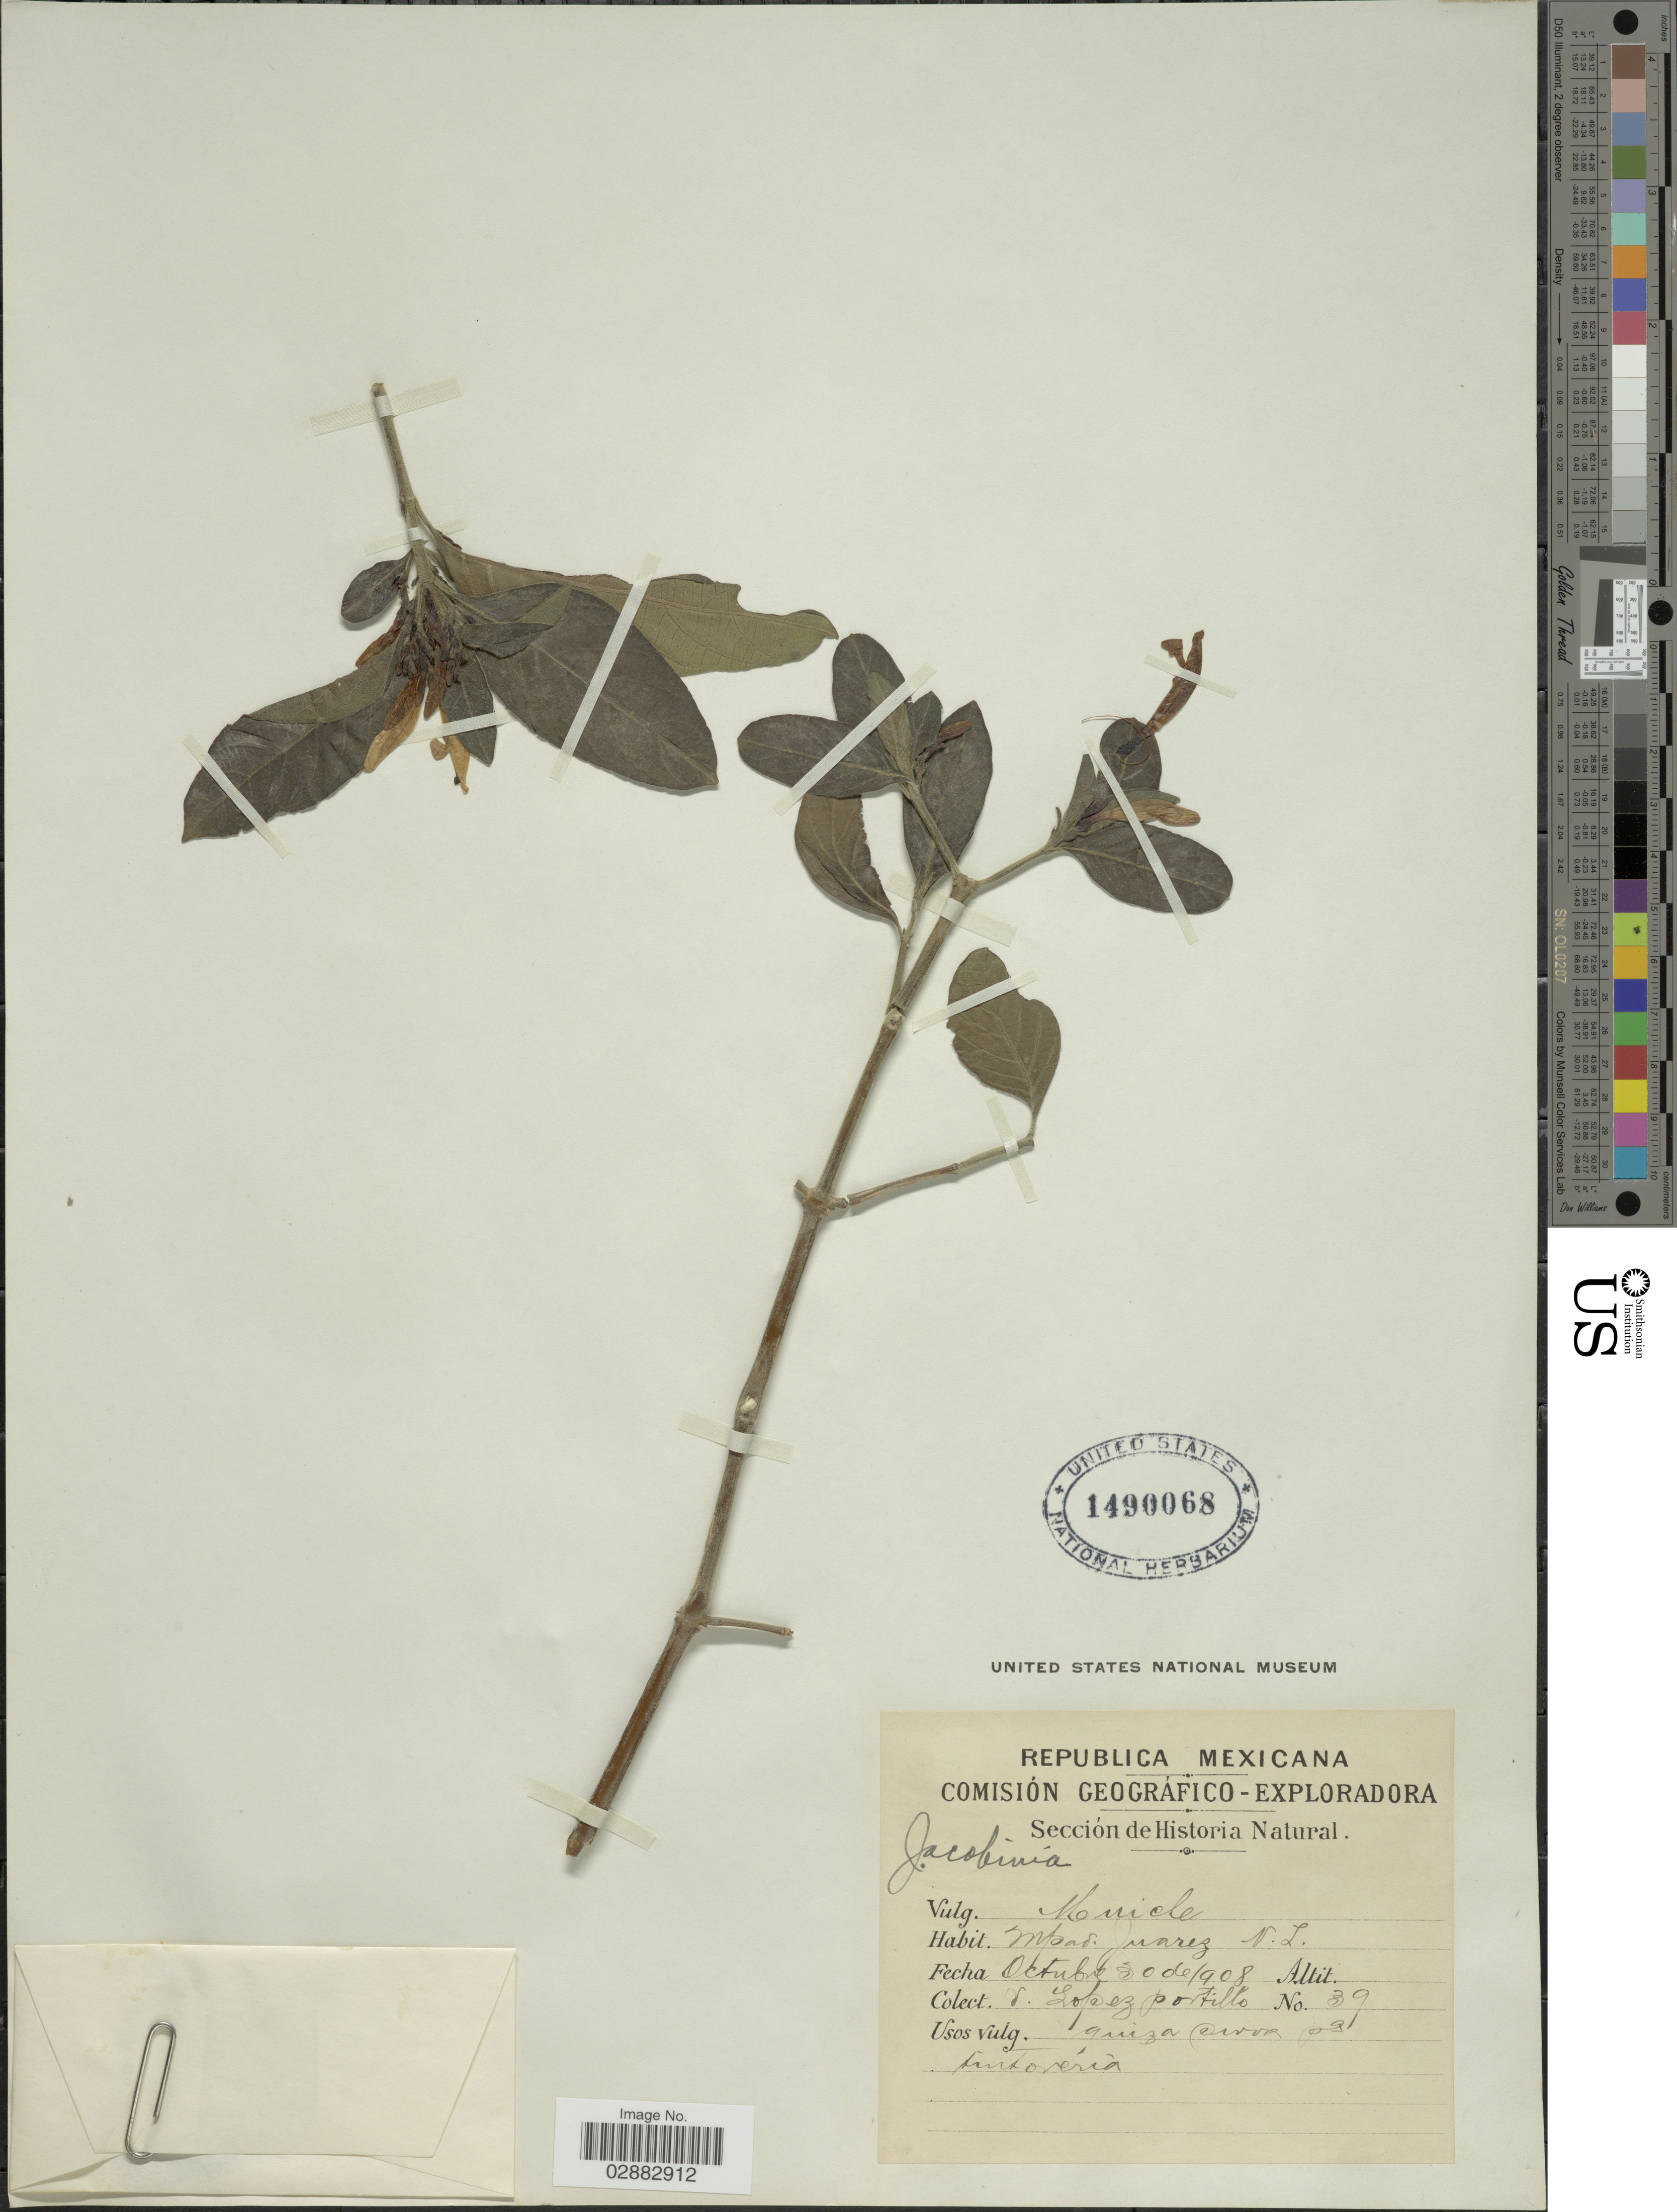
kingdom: Plantae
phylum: Tracheophyta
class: Magnoliopsida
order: Lamiales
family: Acanthaceae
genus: Jacobinia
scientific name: Jacobinia sp.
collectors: López Portillo, V.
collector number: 39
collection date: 1908-10-30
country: Mexico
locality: Mpad. Juarez, N.L.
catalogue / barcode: US 1490068